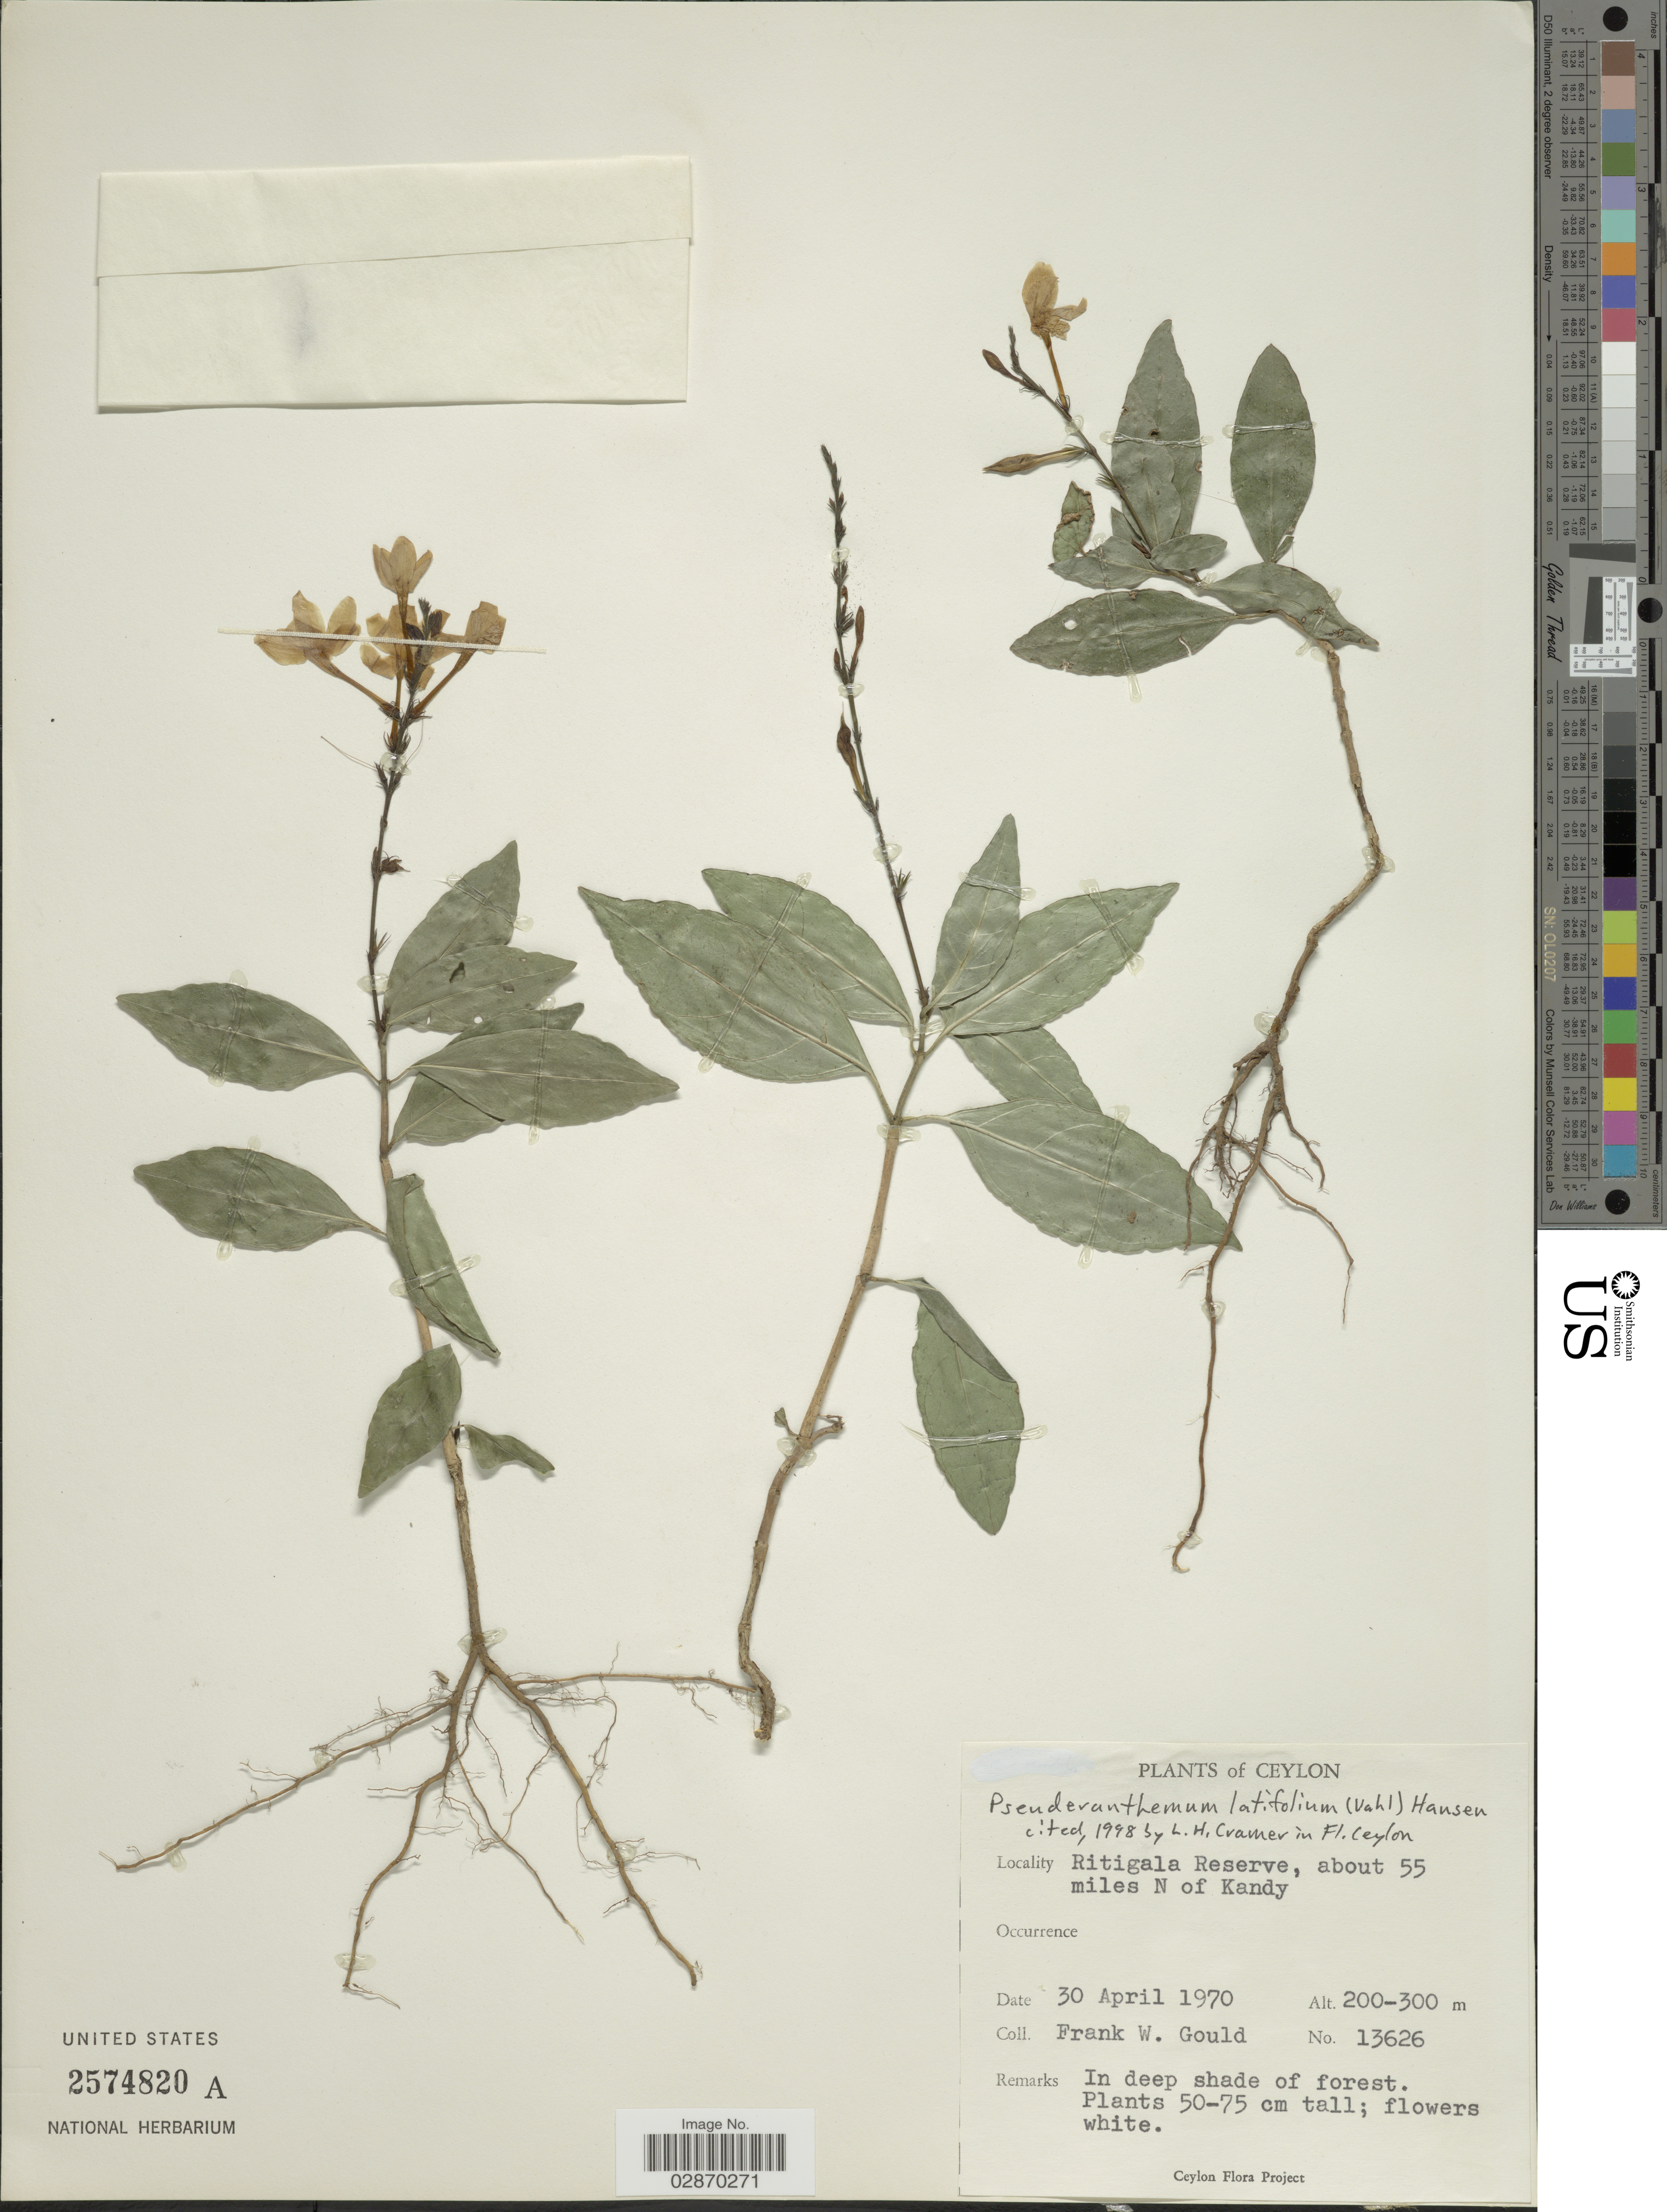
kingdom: Plantae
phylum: Tracheophyta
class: Magnoliopsida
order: Lamiales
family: Acanthaceae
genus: Pseuderanthemum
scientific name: Pseuderanthemum latifolium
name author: (Vahl) B. Hansen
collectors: F. W. Gould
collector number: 13626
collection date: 1970-04-30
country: Sri Lanka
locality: Ceylon. Ritigala Reserve, about 55 miles N of Kandy.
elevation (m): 200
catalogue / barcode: US 2574820A